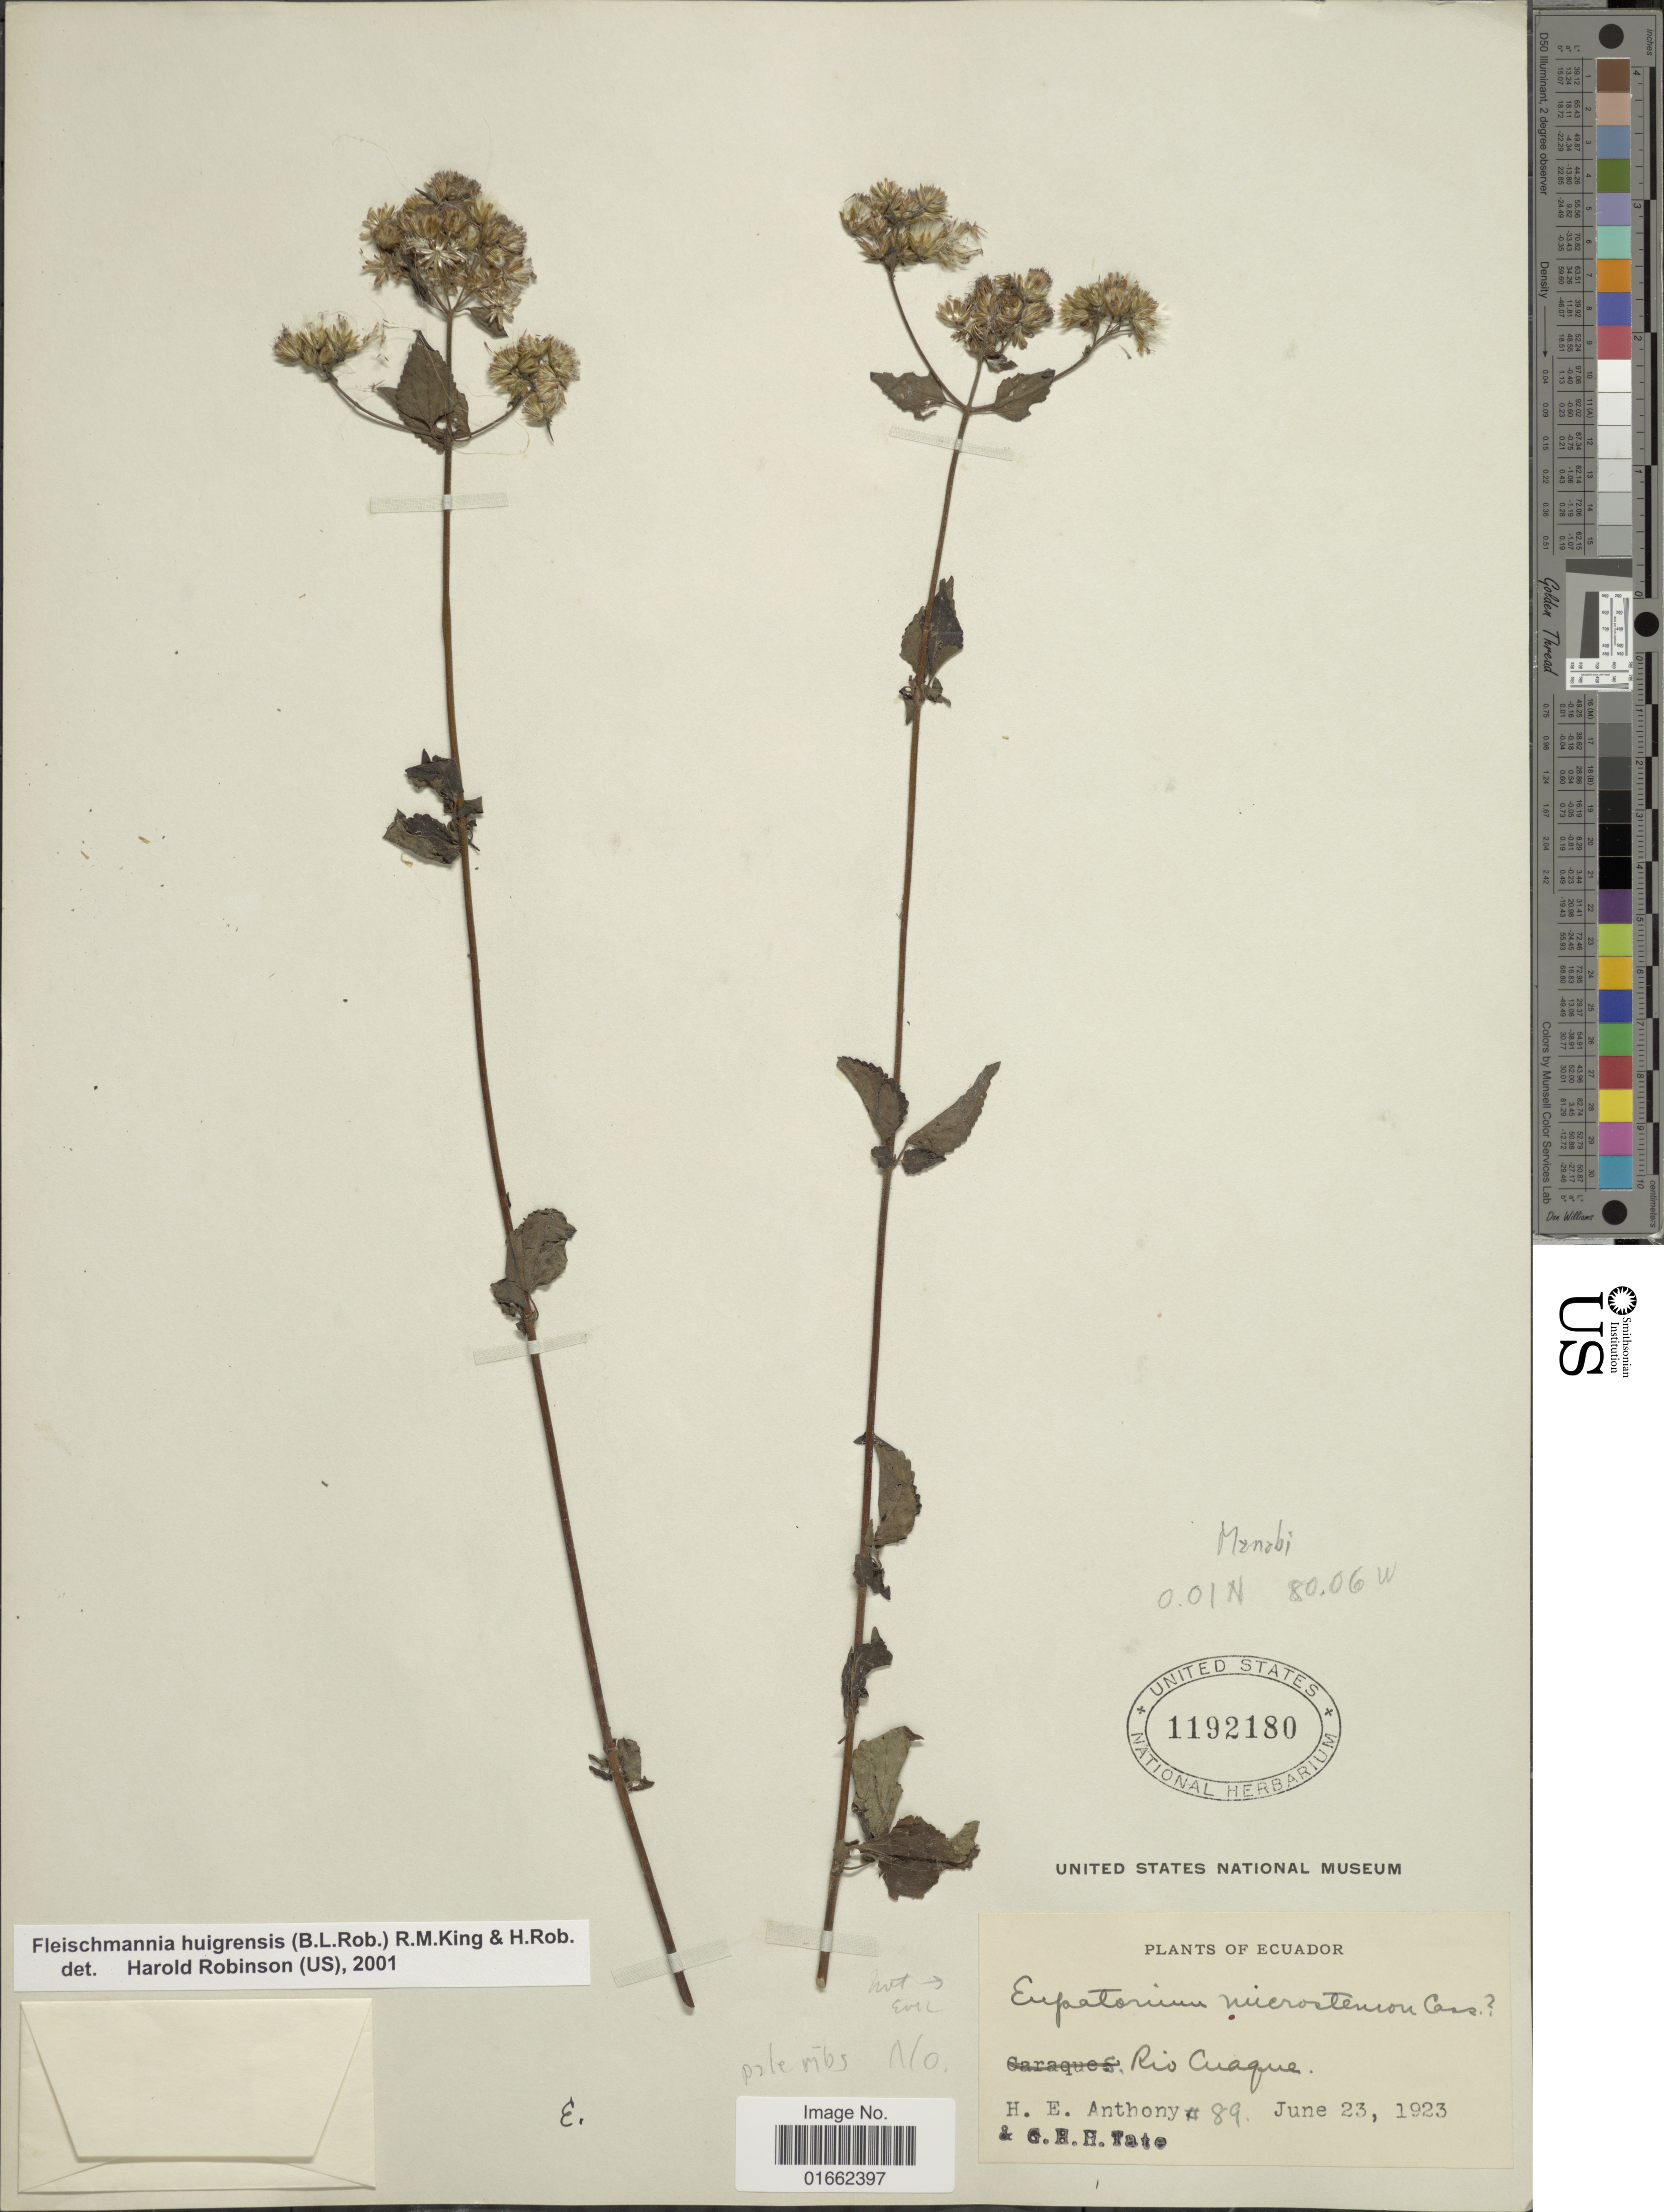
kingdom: Plantae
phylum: Tracheophyta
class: Magnoliopsida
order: Asterales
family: Asteraceae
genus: Fleischmannia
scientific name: Fleischmannia obscurifolia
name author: (Hieron.) R.M. King & H. Rob.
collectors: H. E. Anthony & G. H. H.Tate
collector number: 89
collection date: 1923-06-23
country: Ecuador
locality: Rio Cuaque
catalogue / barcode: US 1192180